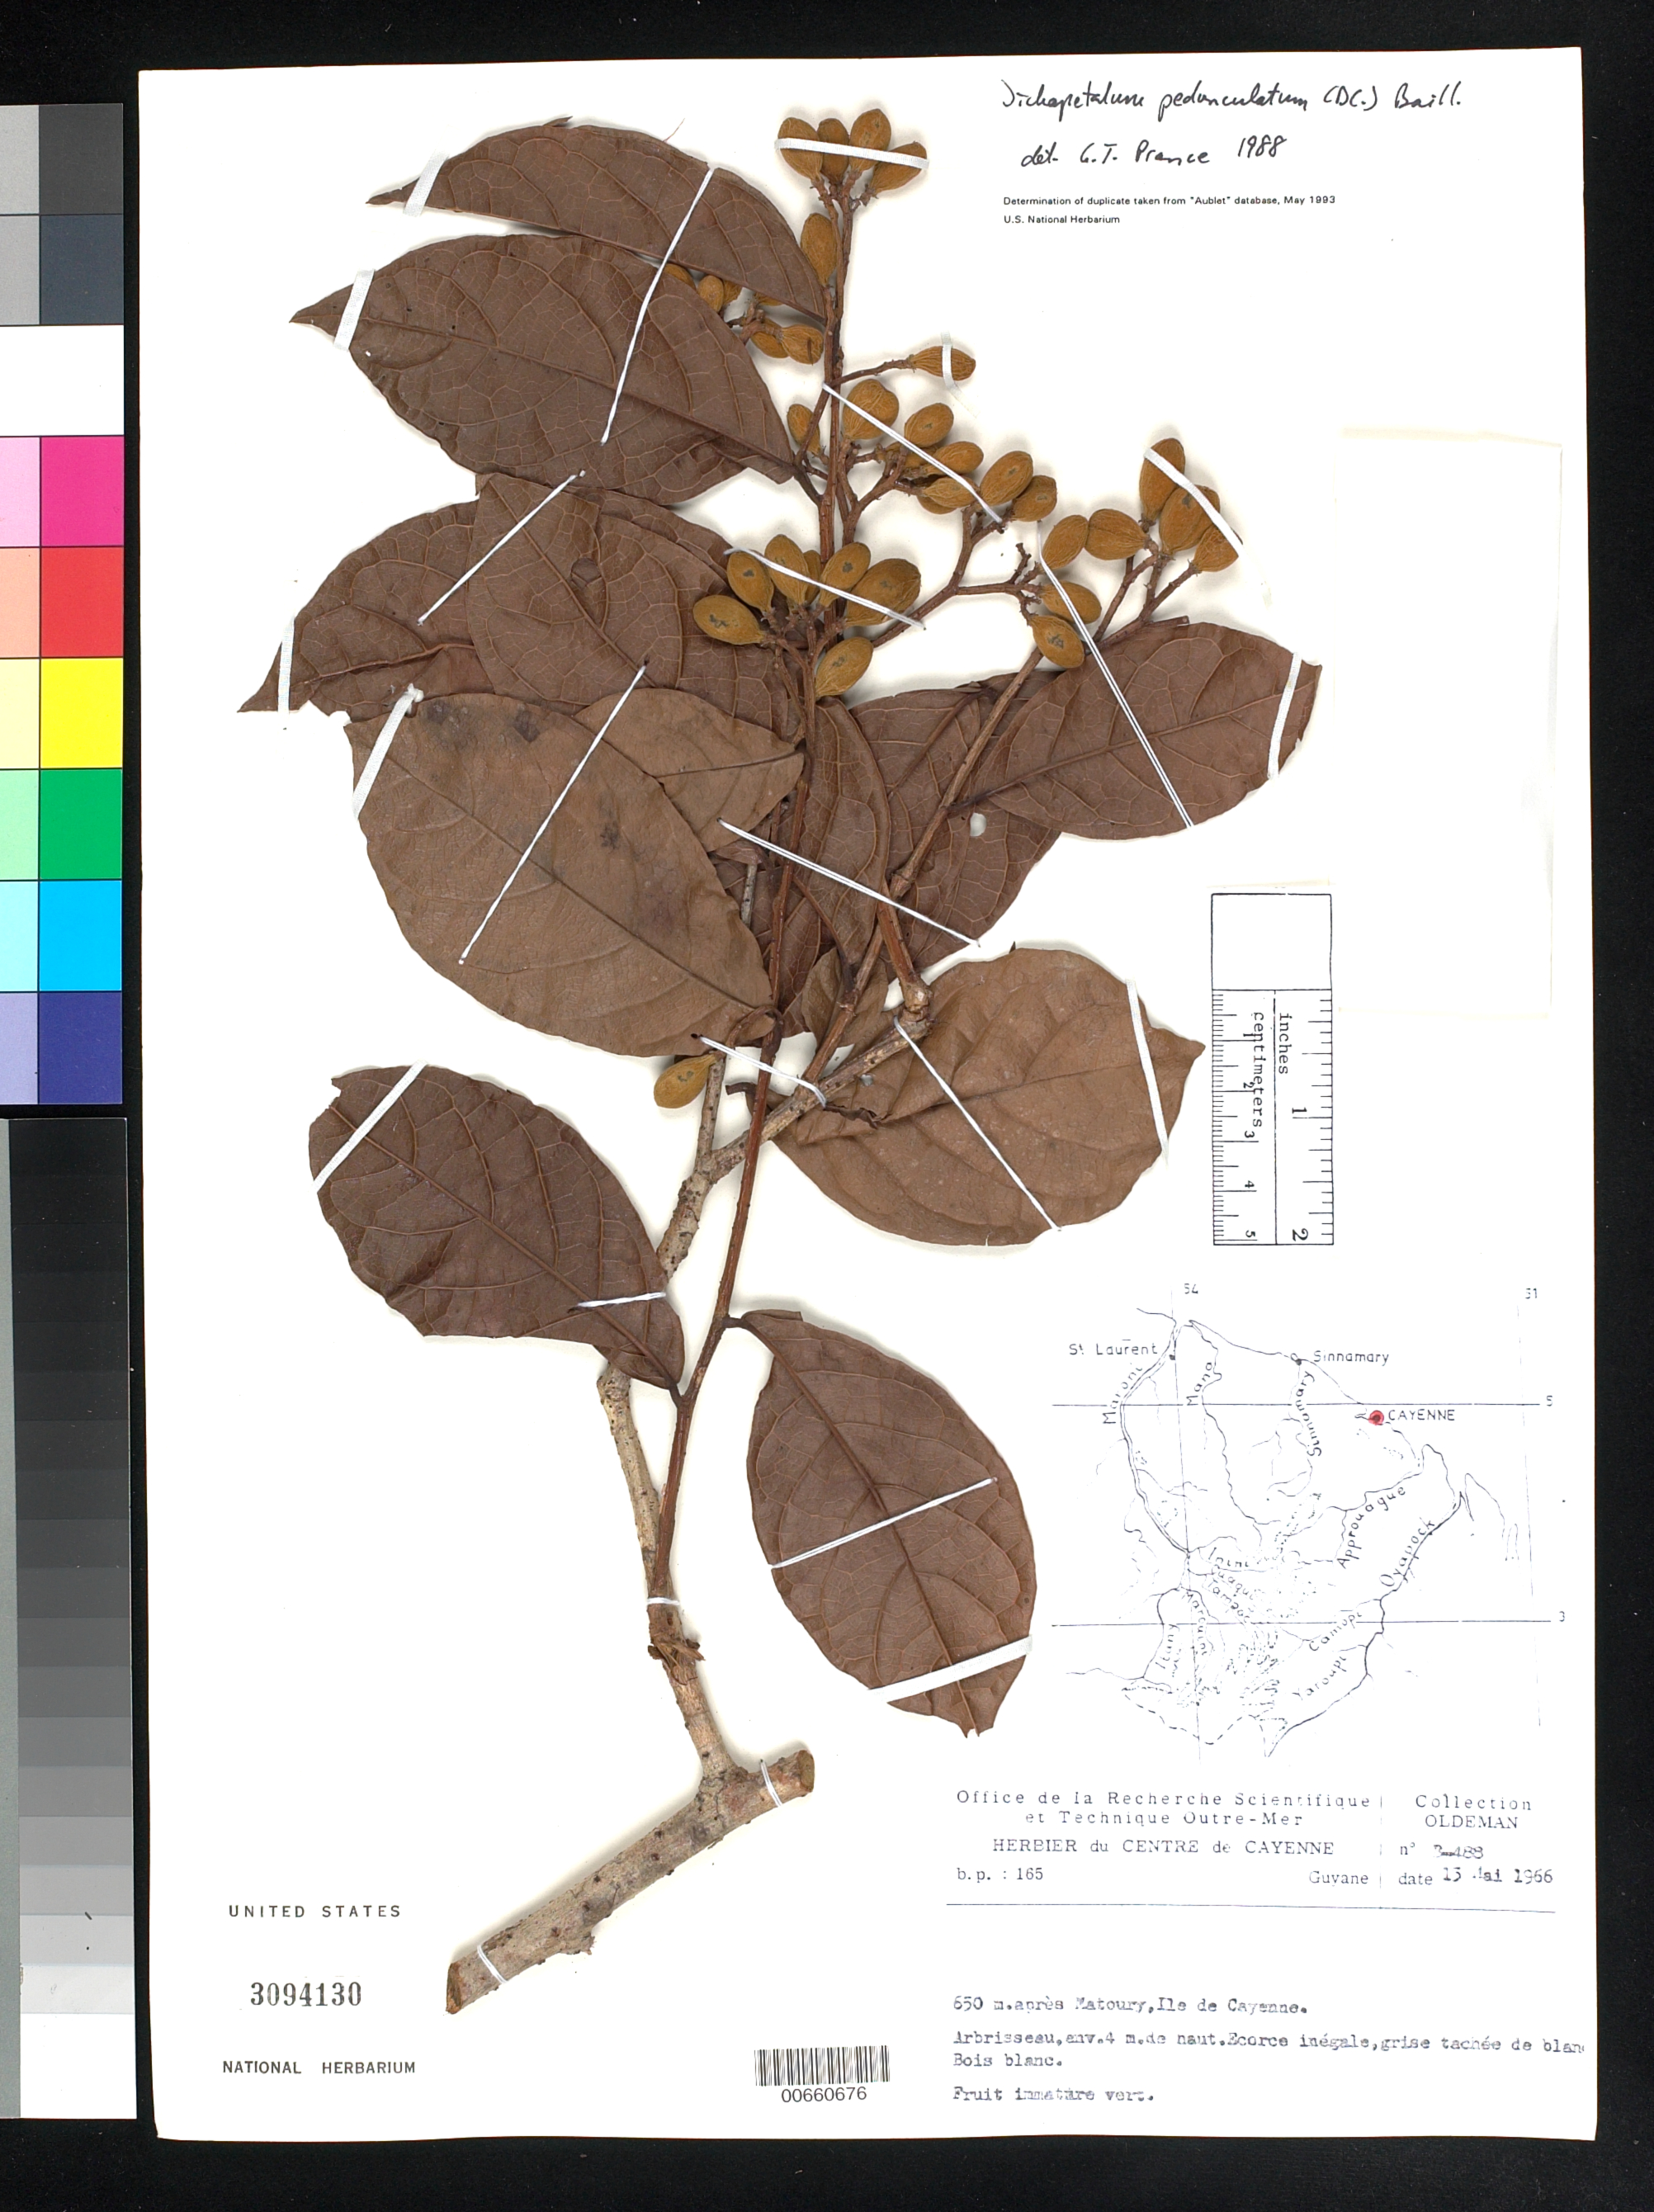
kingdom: Plantae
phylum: Tracheophyta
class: Magnoliopsida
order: Malpighiales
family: Dichapetalaceae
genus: Dichapetalum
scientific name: Dichapetalum pedunculatum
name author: (DC.) Baill.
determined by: Prance, G. T.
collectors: R. Oldeman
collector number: B 488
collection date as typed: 15-May-66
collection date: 1966-05-15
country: French Guiana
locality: Ile de Cayenne, 650 m après Matoury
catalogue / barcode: US 3094130